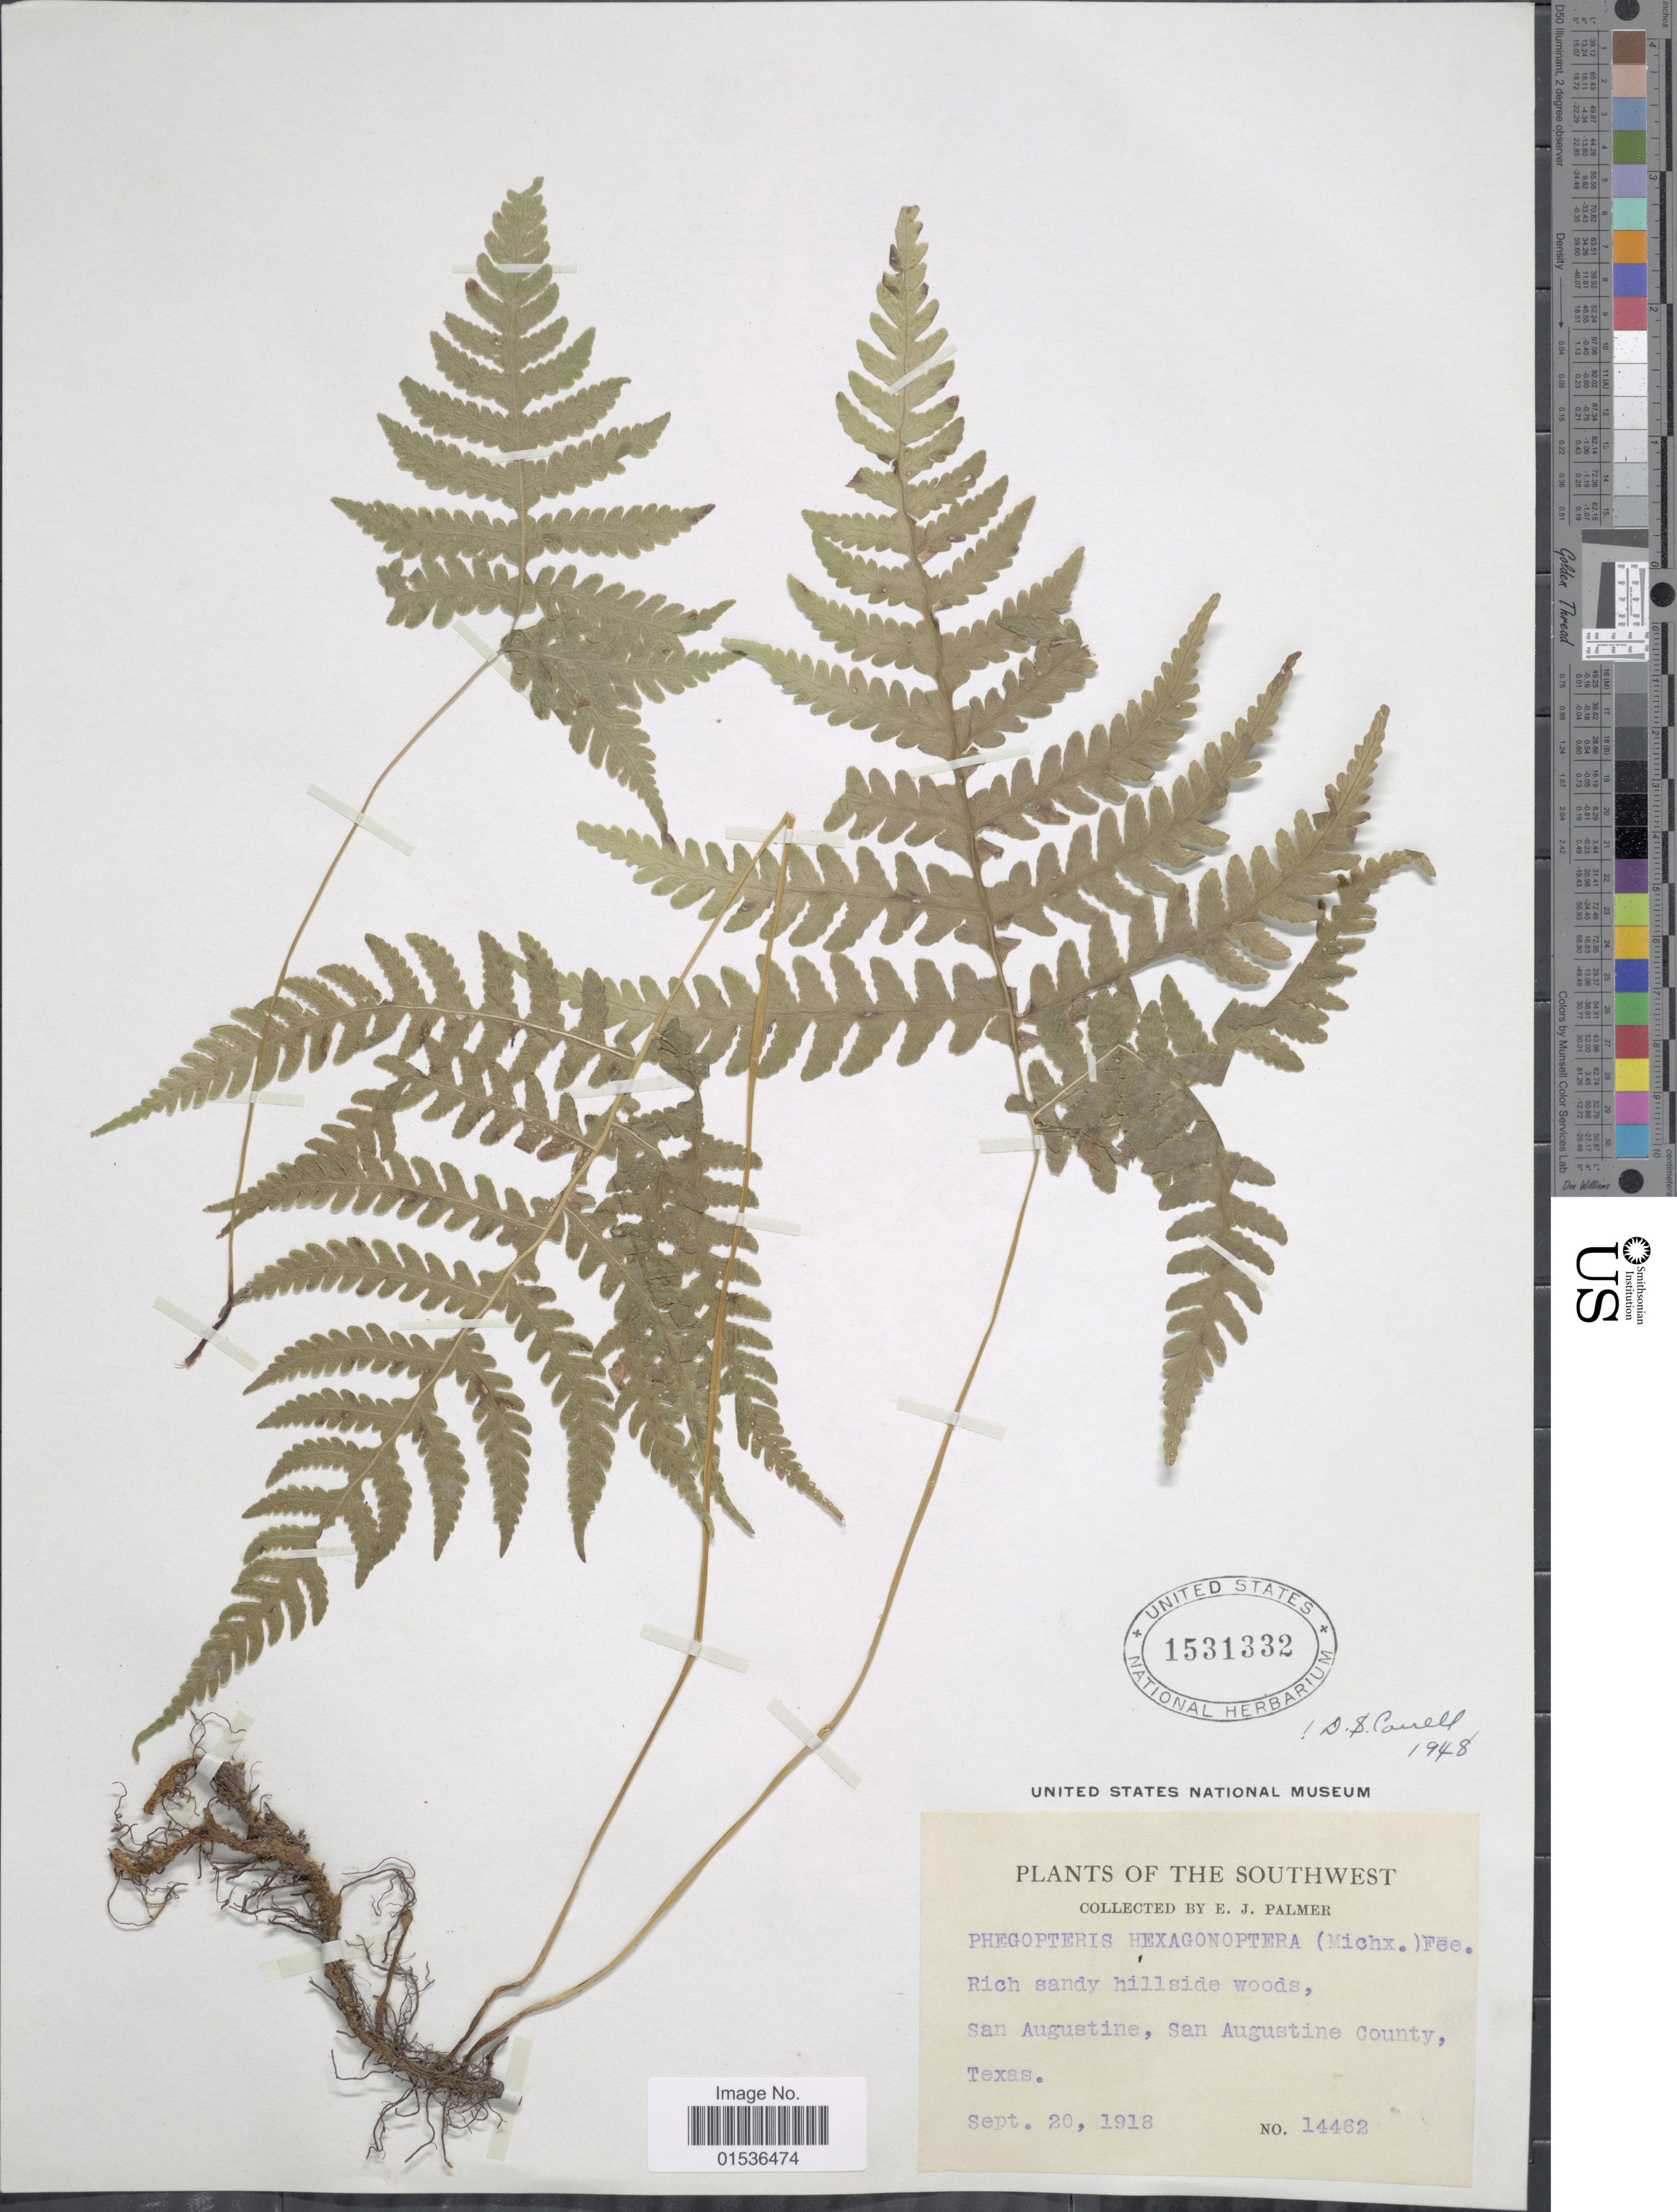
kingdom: Plantae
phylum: Tracheophyta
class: Polypodiopsida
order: Polypodiales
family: Thelypteridaceae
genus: Phegopteris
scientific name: Phegopteris hexagonoptera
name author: (Michx.) Fée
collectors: E. J. Palmer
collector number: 14462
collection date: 1918-09-20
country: United States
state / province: Texas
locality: Southwest, San Augustine, San Augustine County, Texas.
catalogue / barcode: US 1531332